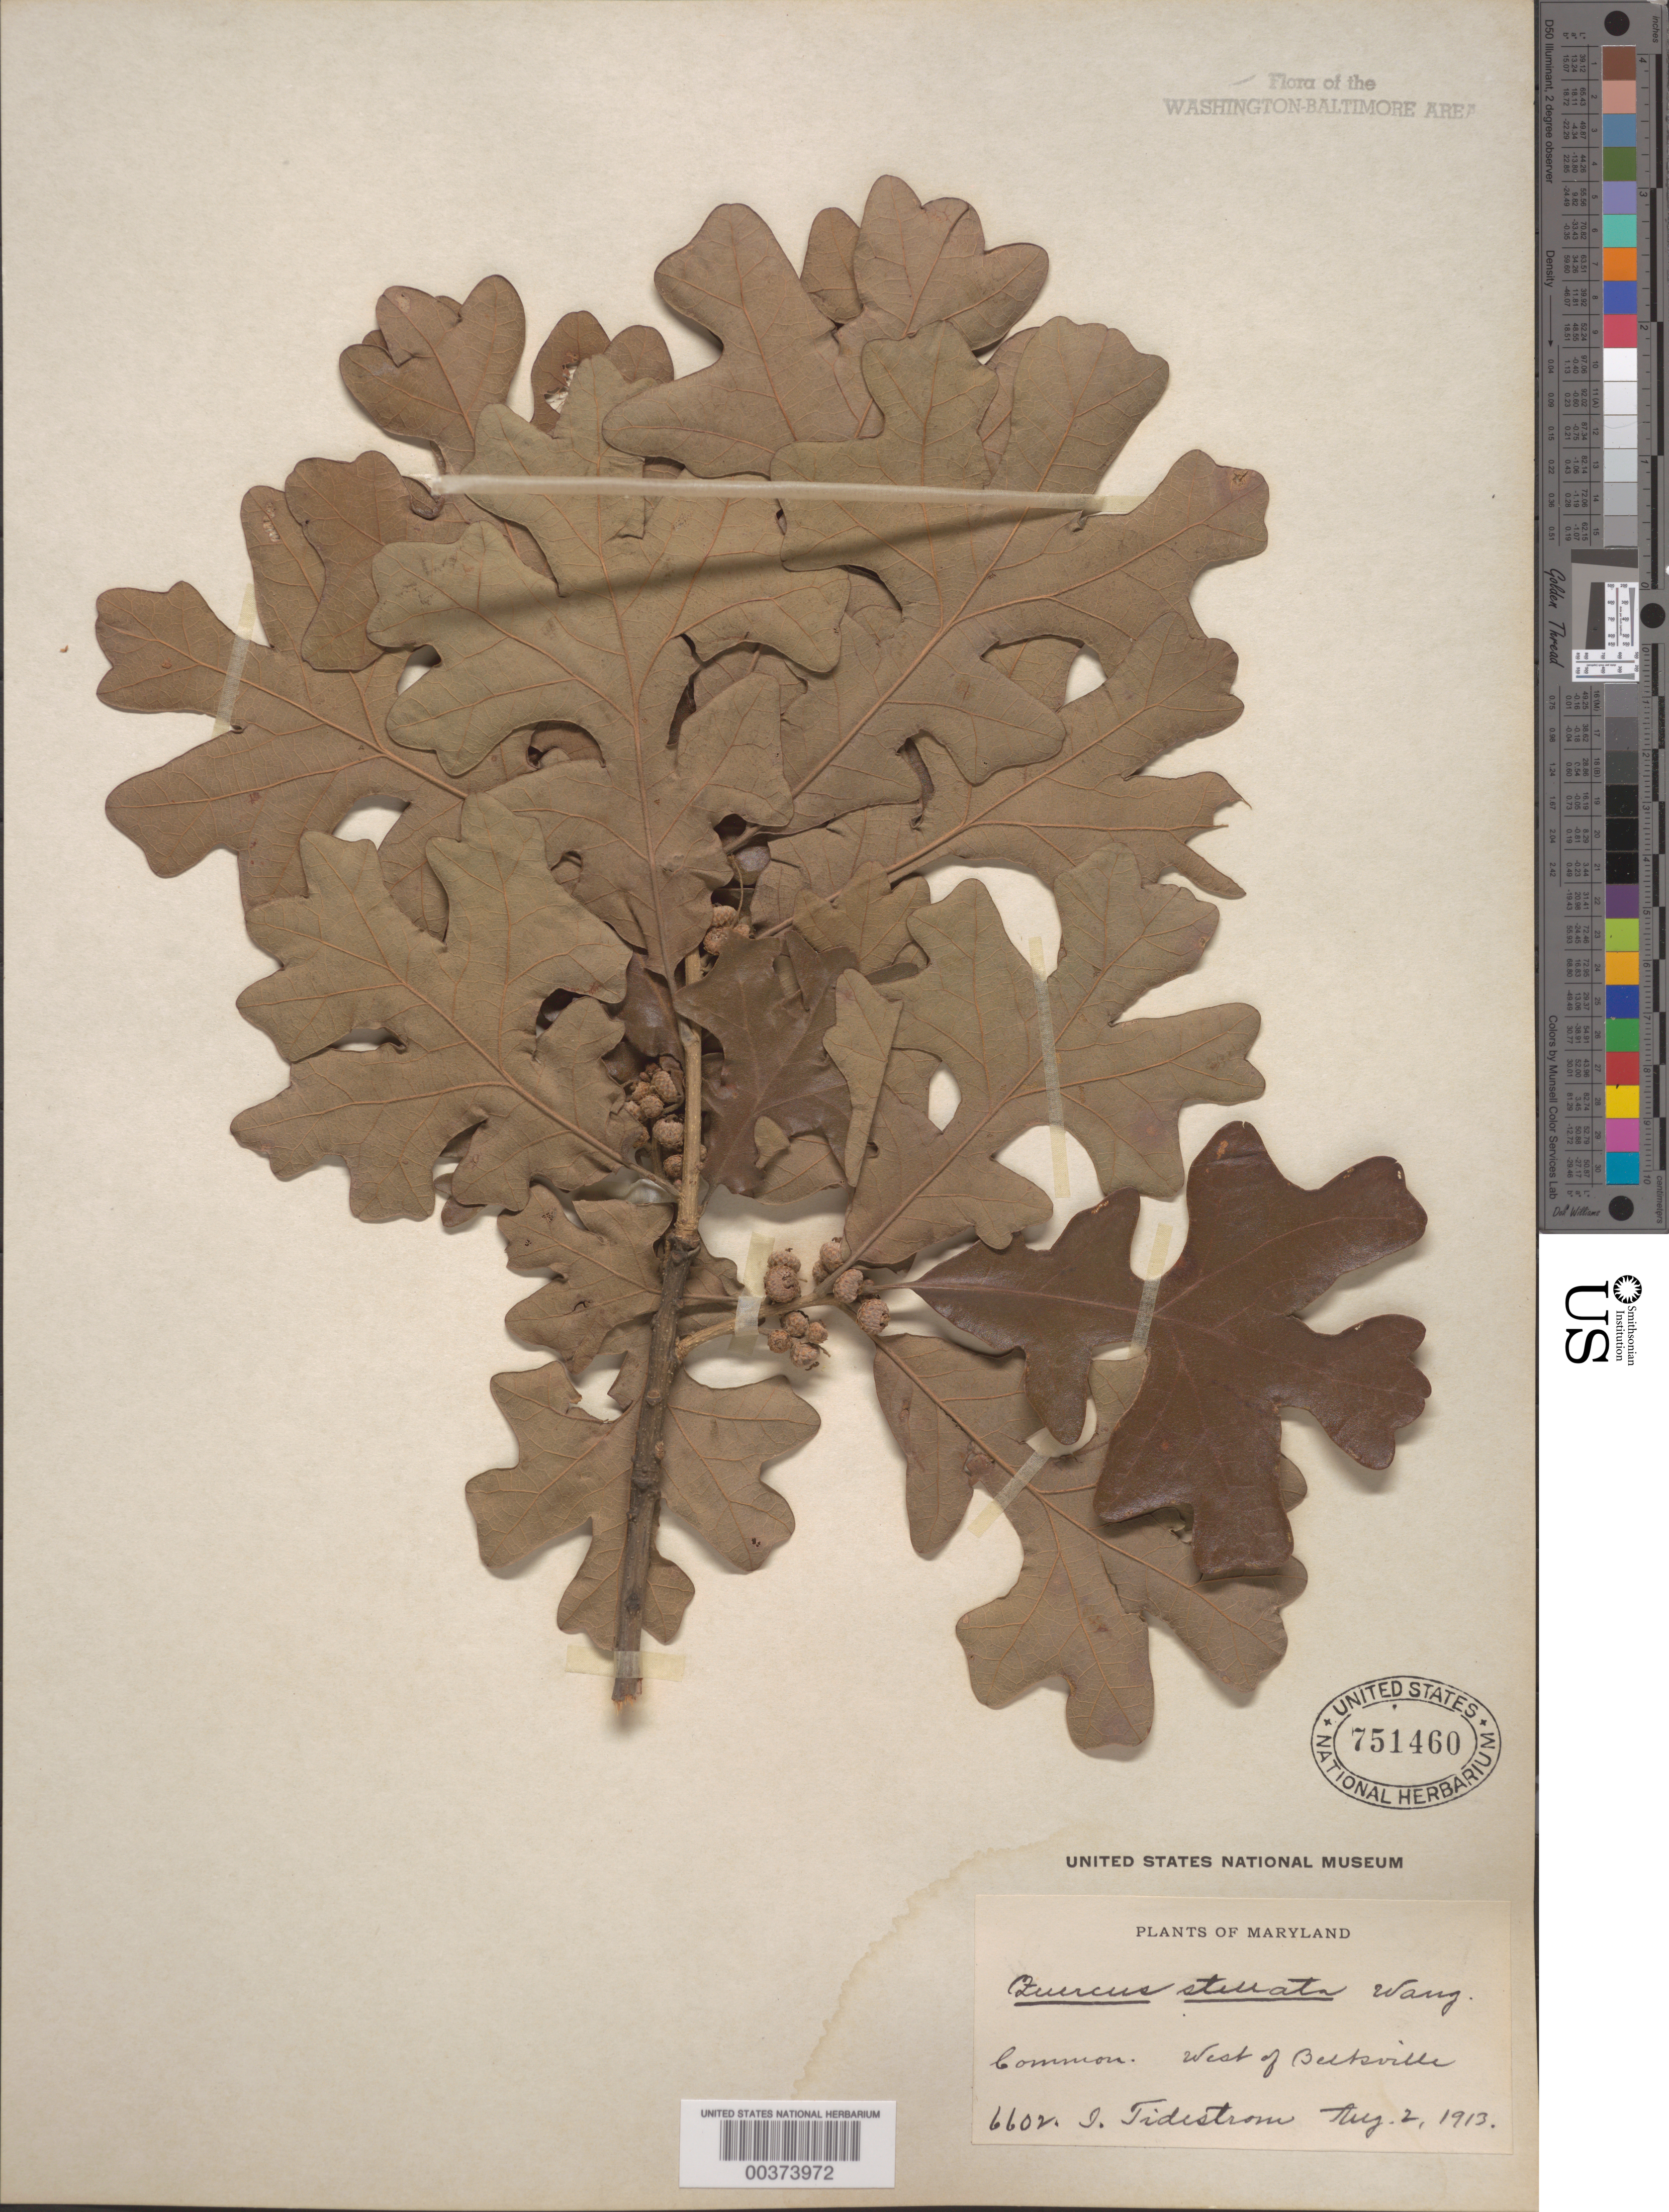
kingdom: Plantae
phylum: Tracheophyta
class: Magnoliopsida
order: Fagales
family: Fagaceae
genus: Quercus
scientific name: Quercus sp.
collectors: I. F. Tidestrom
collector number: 6602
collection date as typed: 02 Aug 1913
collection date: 1913-08-02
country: United States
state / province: Maryland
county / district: Prince George's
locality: West of Beltsville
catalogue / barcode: US 751460